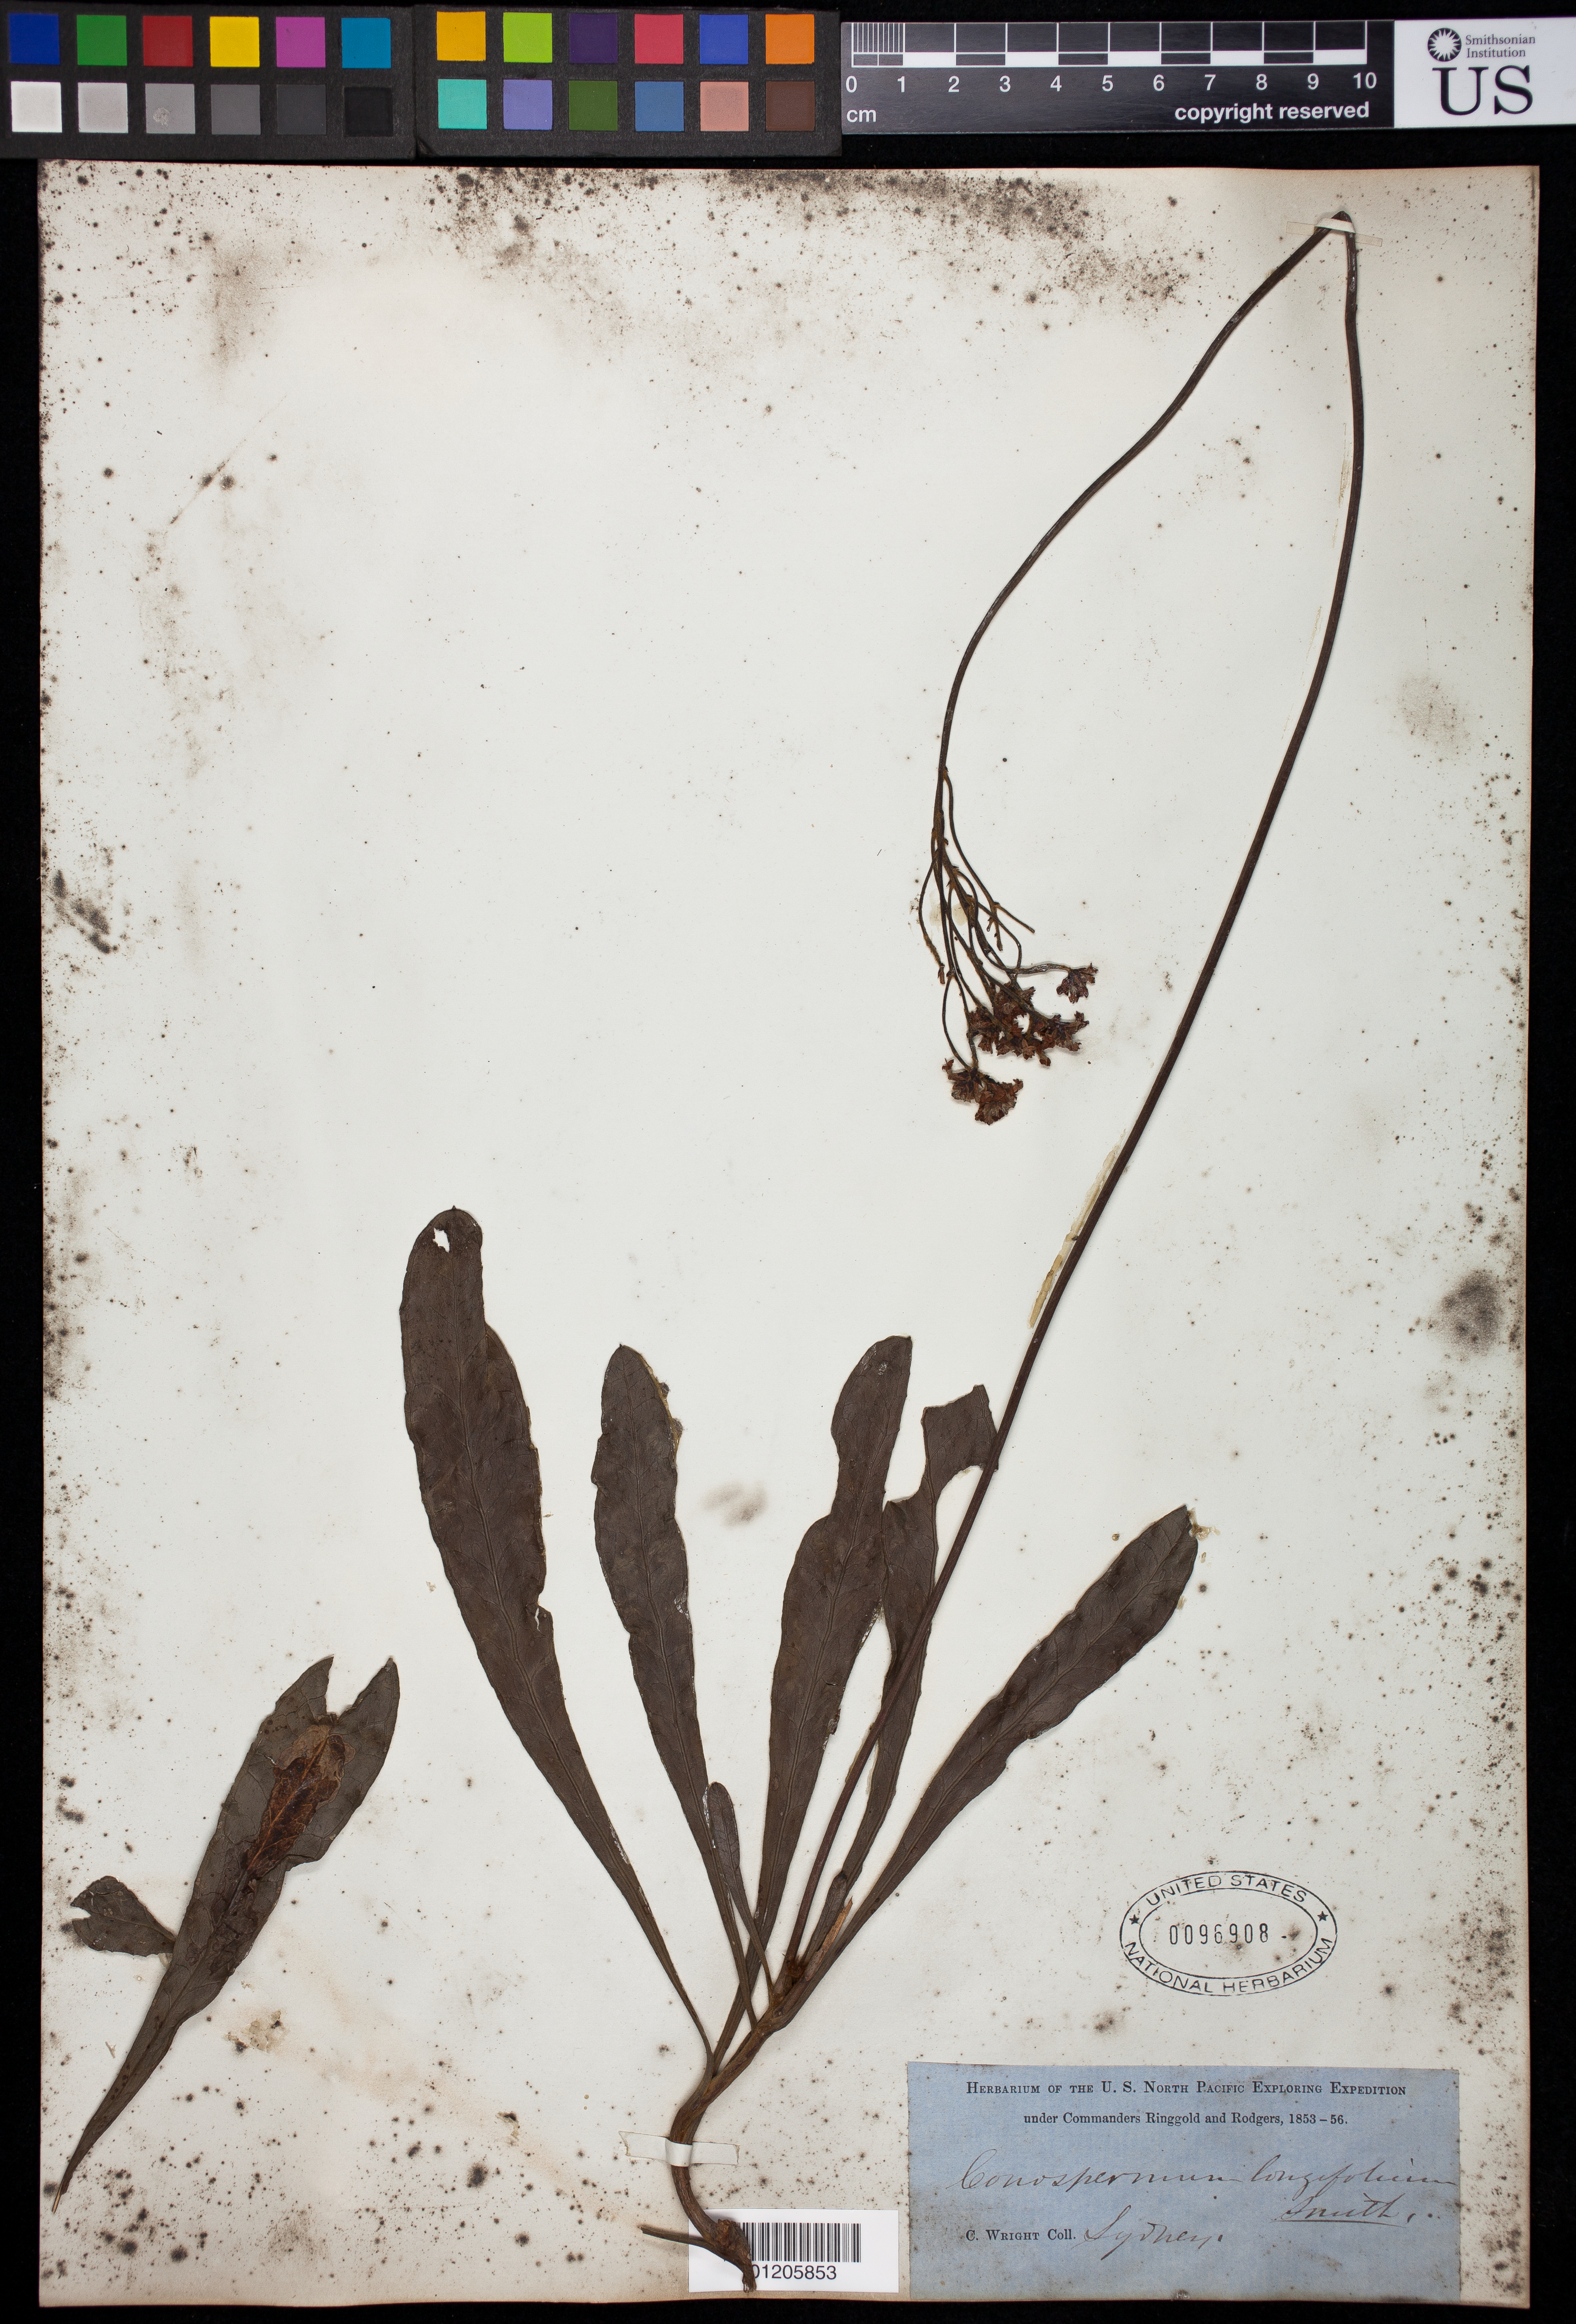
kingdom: Plantae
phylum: Tracheophyta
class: Magnoliopsida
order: Proteales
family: Proteaceae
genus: Conospermum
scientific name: Conospermum longifolium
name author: Sm.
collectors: C. Wright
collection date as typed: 1853 to -- -- 1856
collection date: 1853/1856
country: Australia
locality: Sydney.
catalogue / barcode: US 96908